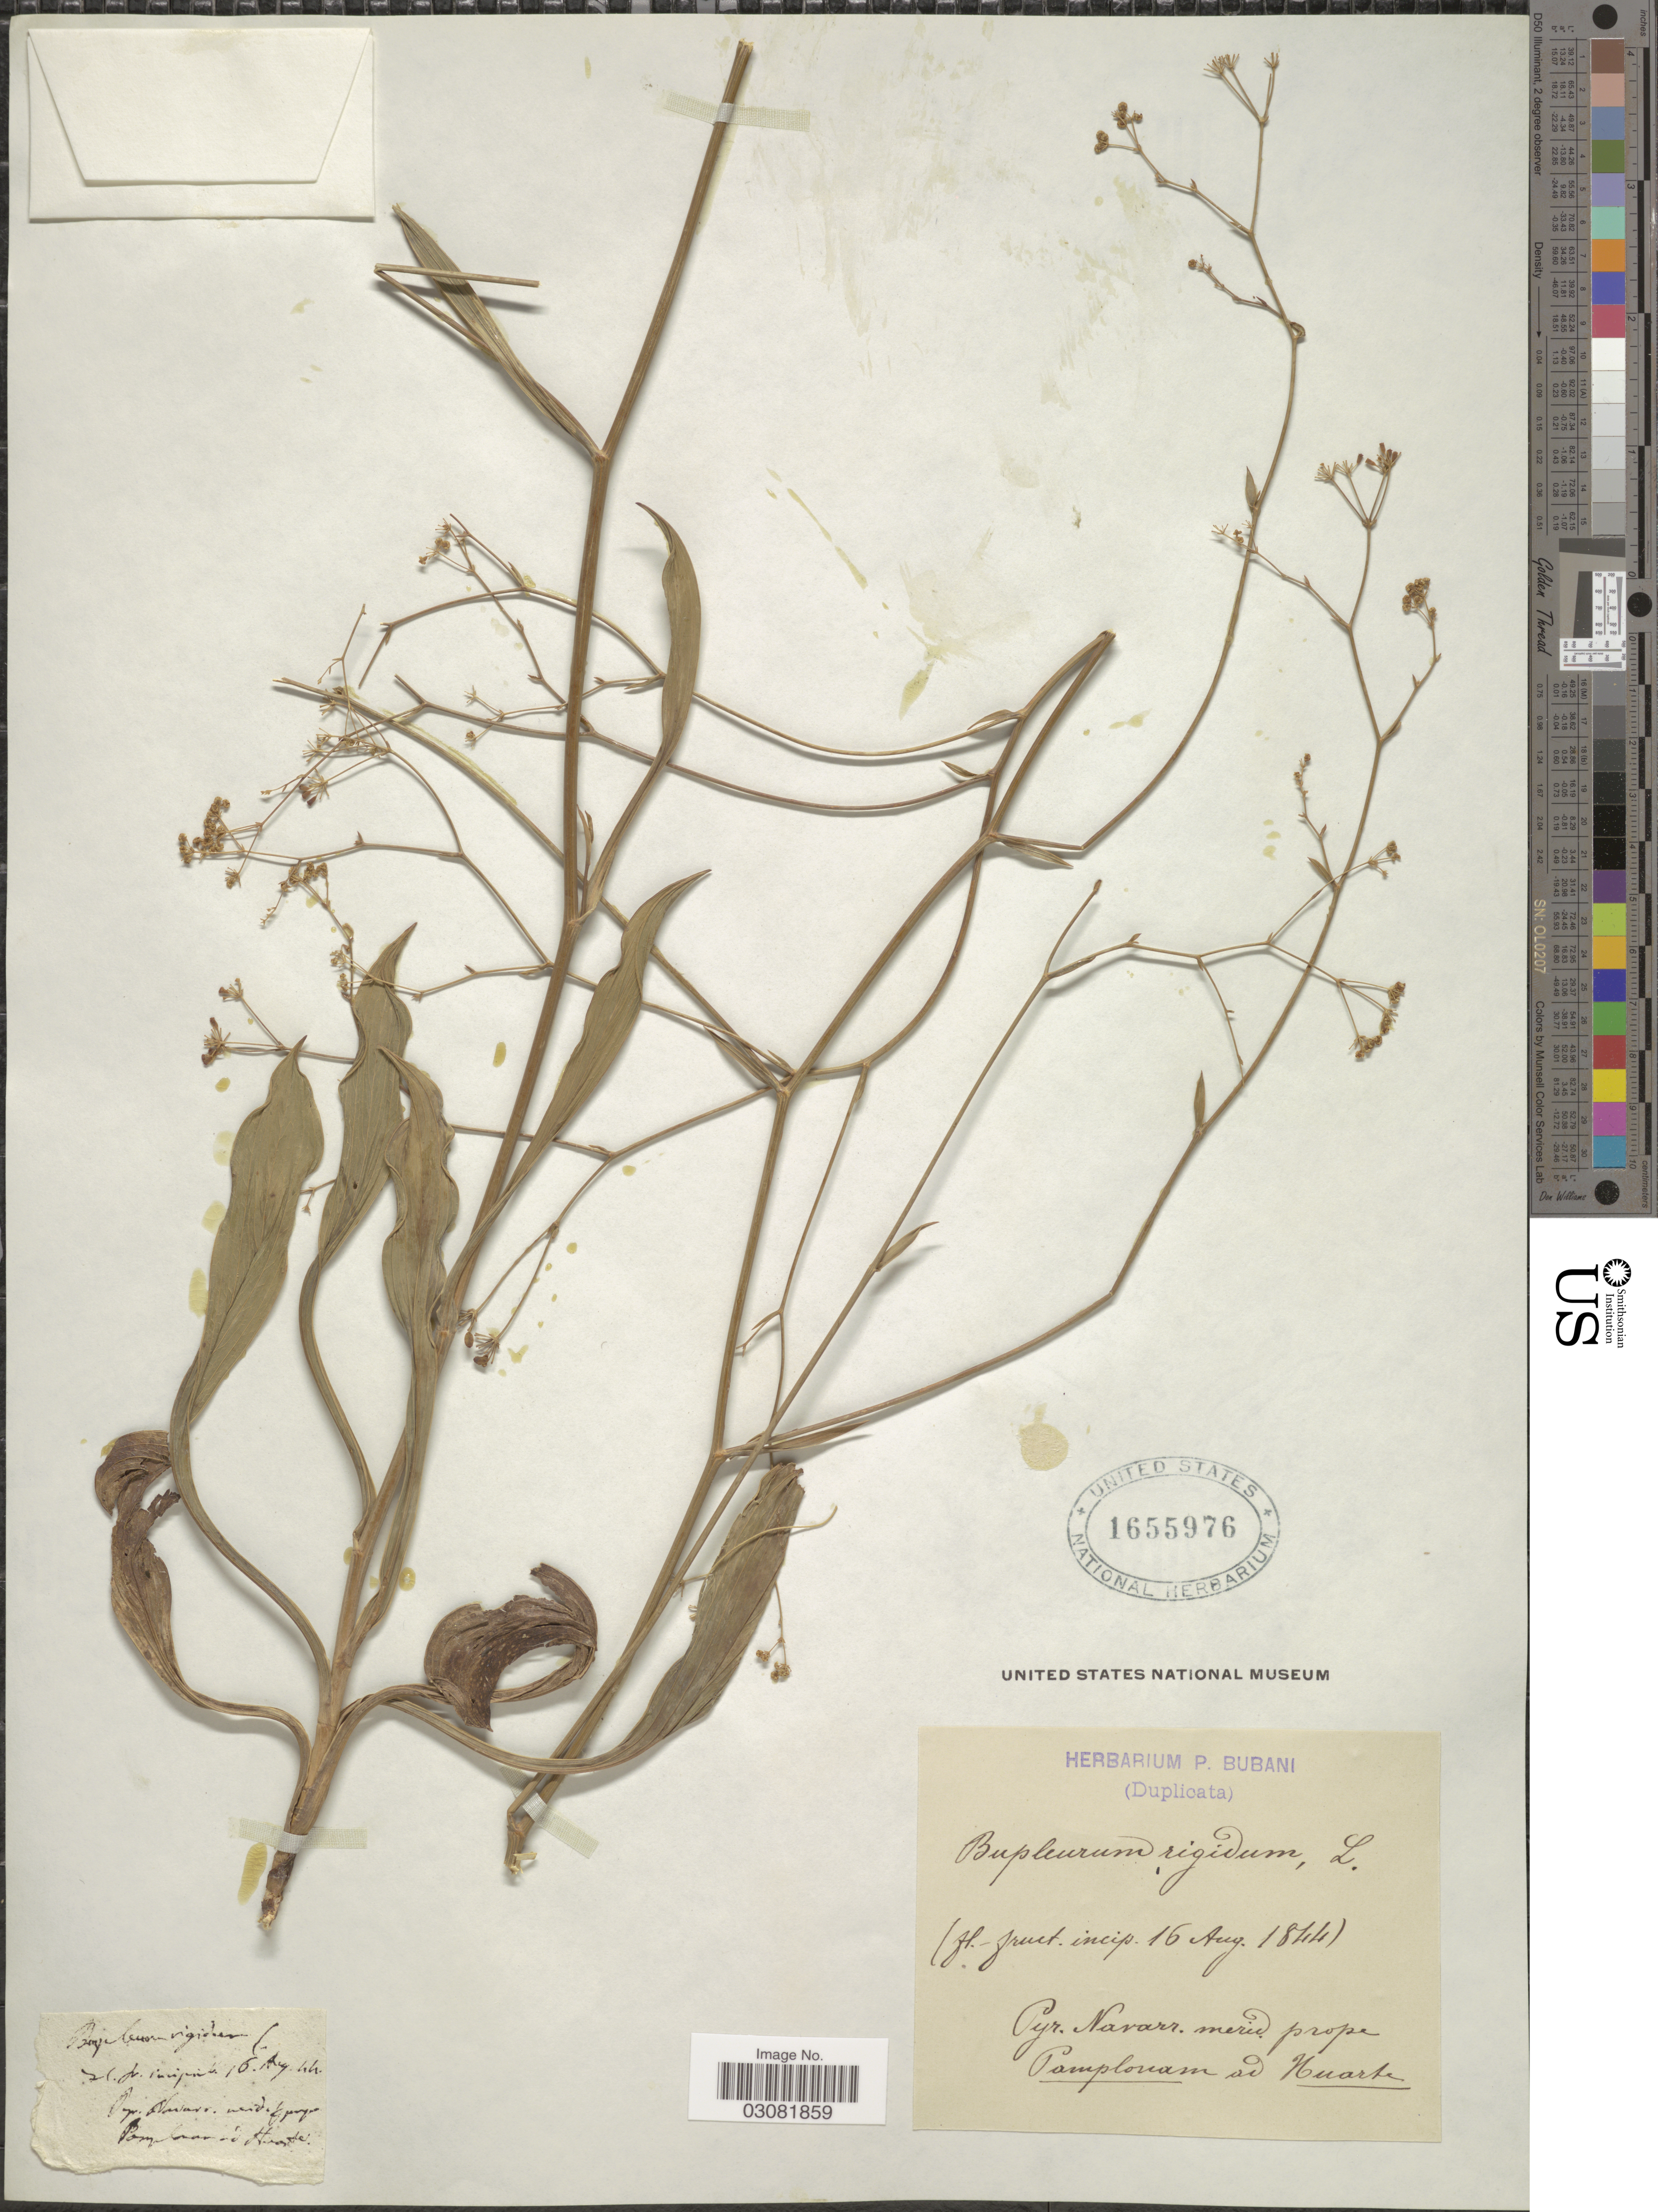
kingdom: Plantae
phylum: Tracheophyta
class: Magnoliopsida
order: Apiales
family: Apiaceae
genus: Bupleurum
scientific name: Bupleurum rigidum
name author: L.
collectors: ex herb. P. Bubani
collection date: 1844-08-16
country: Spain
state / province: Navarra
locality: Pyr. Navarr. merid. prope Pamplonam ad Huarte.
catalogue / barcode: US 1655976